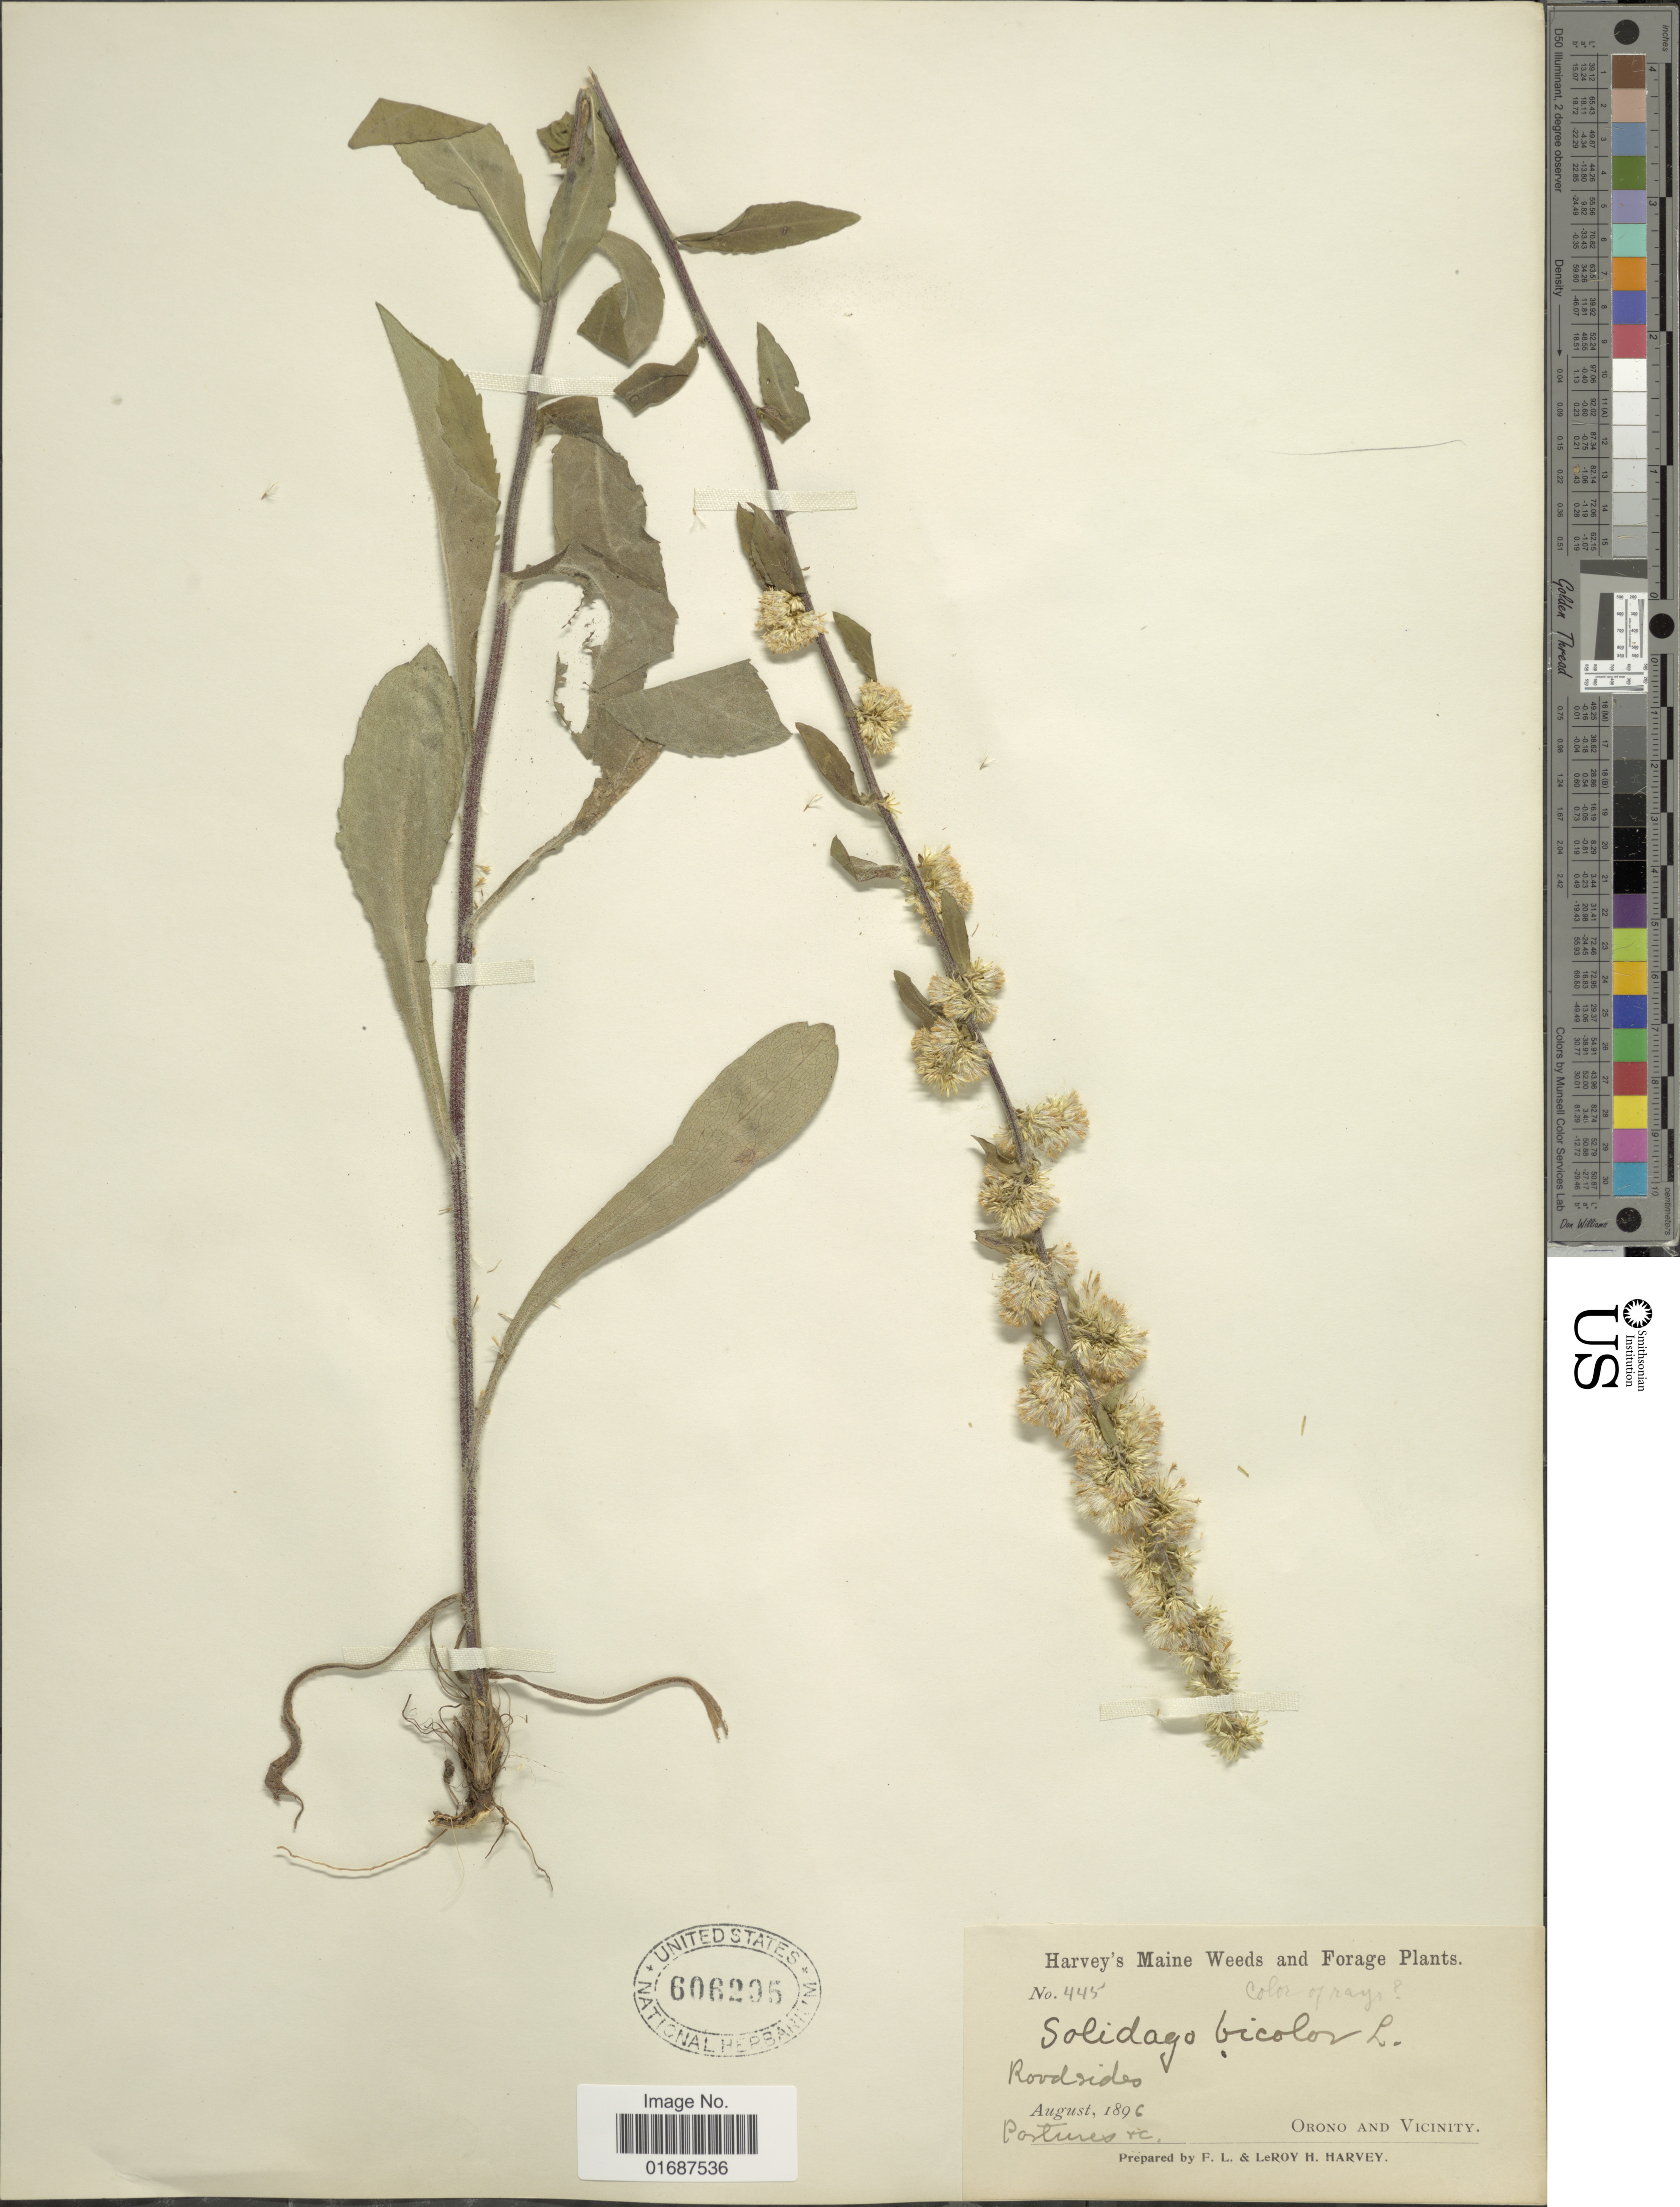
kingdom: Plantae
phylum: Tracheophyta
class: Magnoliopsida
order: Asterales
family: Asteraceae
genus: Solidago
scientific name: Solidago hispida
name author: Muhl. ex Willd.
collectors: -. Harvey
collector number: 445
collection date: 1896-08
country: United States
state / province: Maine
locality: Orono and Vicinity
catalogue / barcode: US 606295